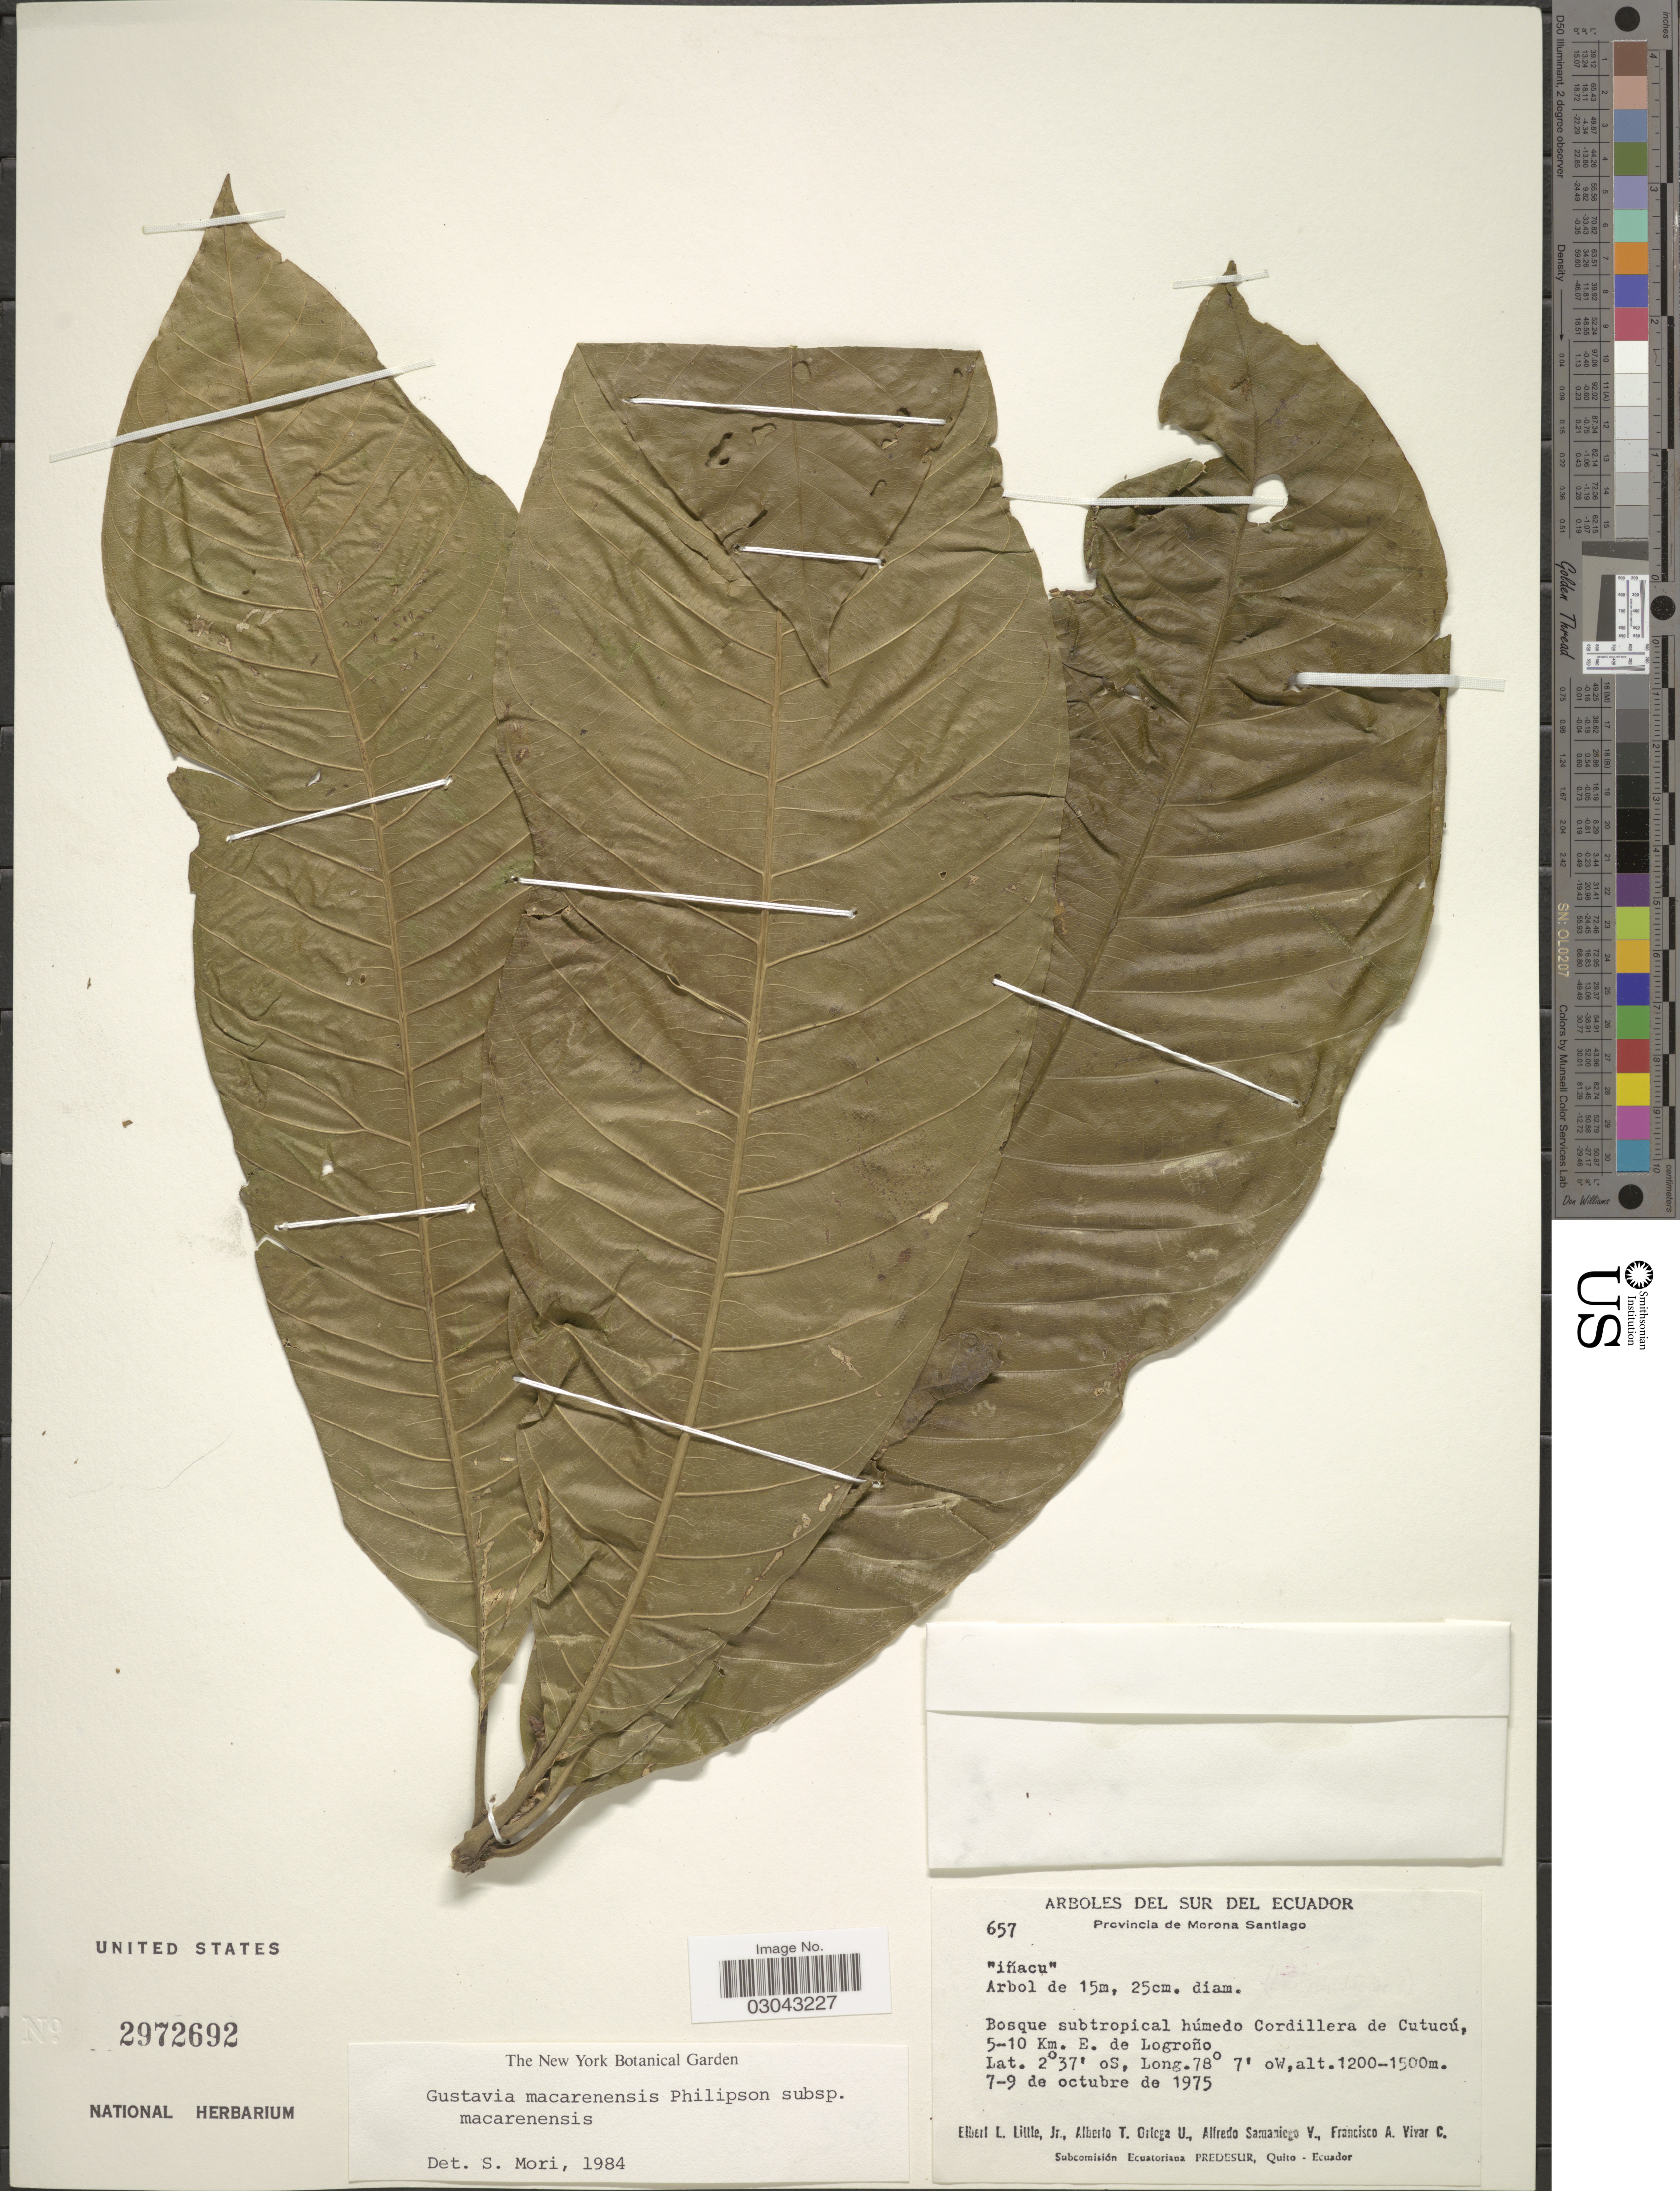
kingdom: Plantae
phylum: Tracheophyta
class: Magnoliopsida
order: Ericales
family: Lecythidaceae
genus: Gustavia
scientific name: Gustavia macarenensis subsp. macarenensis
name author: Philipson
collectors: E. L. Little, A. T. Ortega U., A. V. Samaniego & F. A. Vivar C.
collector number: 657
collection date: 1975-10-07/1975-10-09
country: Ecuador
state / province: Morona-Santiago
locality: Bosque subtropical húmedo Cordillera de Cutucú, 5-10 Km. E. de Logroño.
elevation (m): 1200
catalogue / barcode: US 2972692